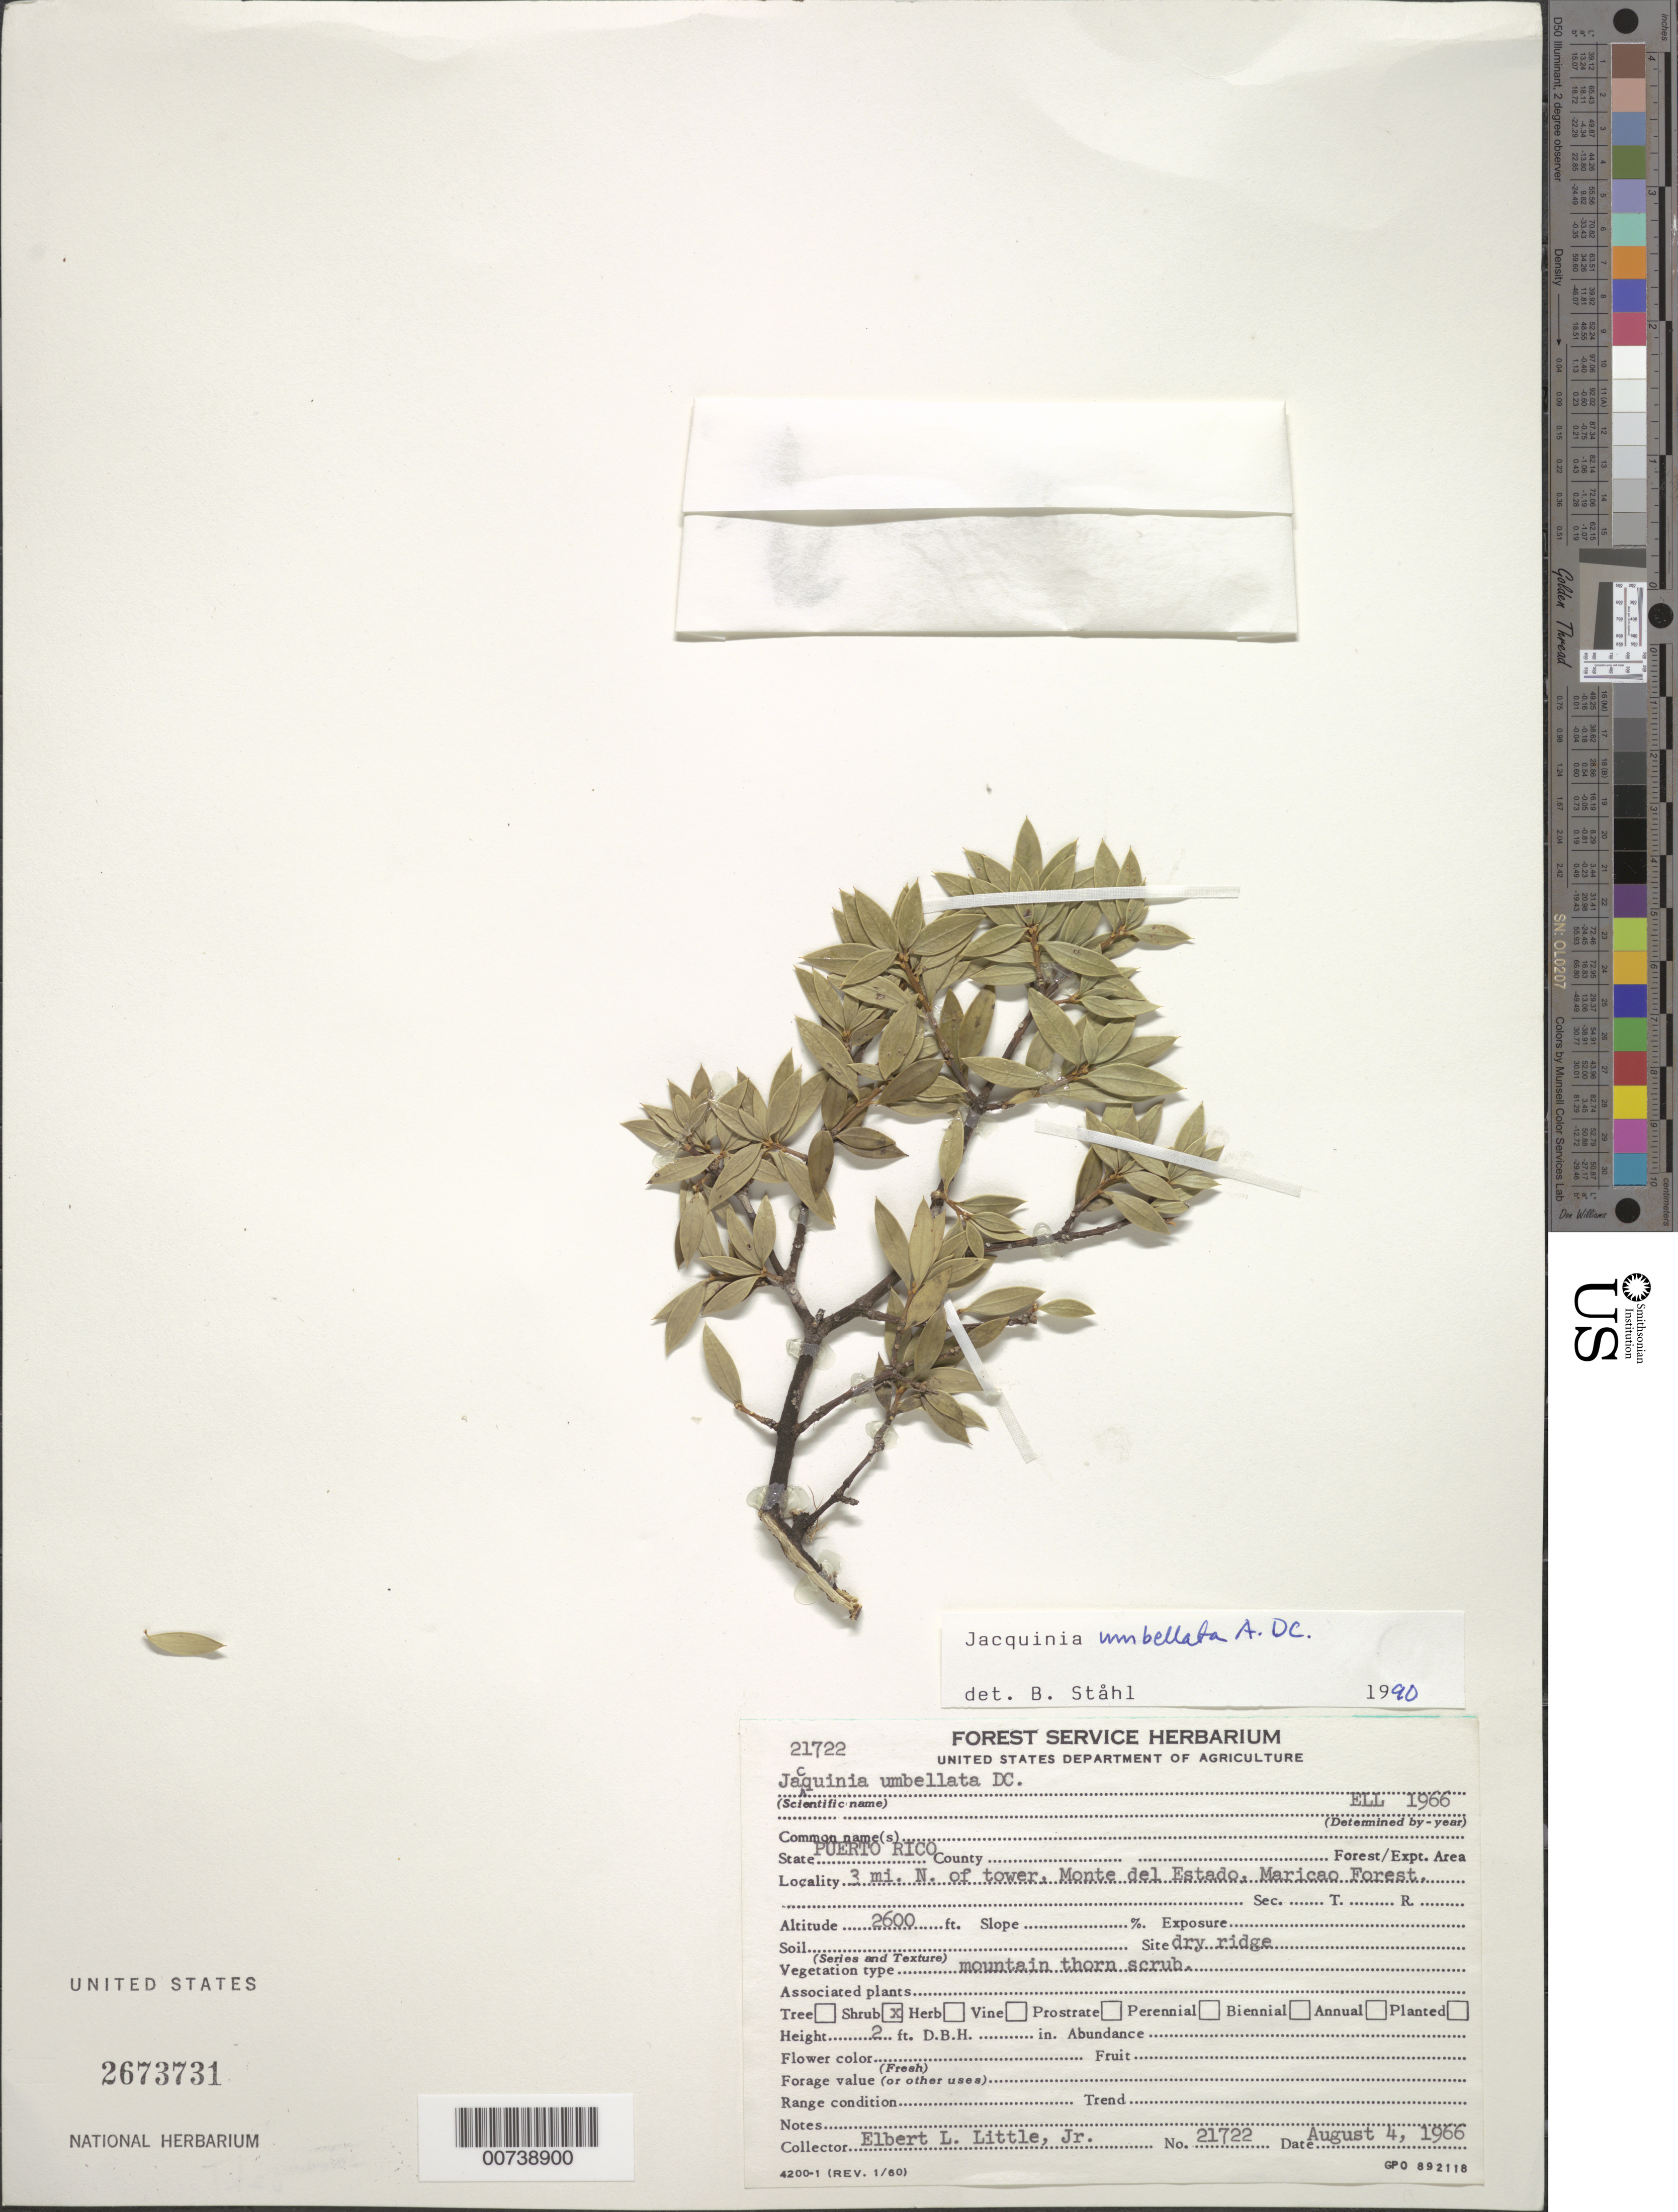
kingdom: Plantae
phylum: Tracheophyta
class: Magnoliopsida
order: Ericales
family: Primulaceae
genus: Jacquinia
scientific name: Jacquinia umbellata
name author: A. DC.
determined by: Ståhl, B.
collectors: E. L. Little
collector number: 21722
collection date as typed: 04 Aug 1966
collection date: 1966-08-04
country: Puerto Rico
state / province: Maricao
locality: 3 miles N of tower, Monte del Estado, Maricao Forest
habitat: Mountain thorn scrub; dry ridge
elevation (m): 792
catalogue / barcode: US 2673731